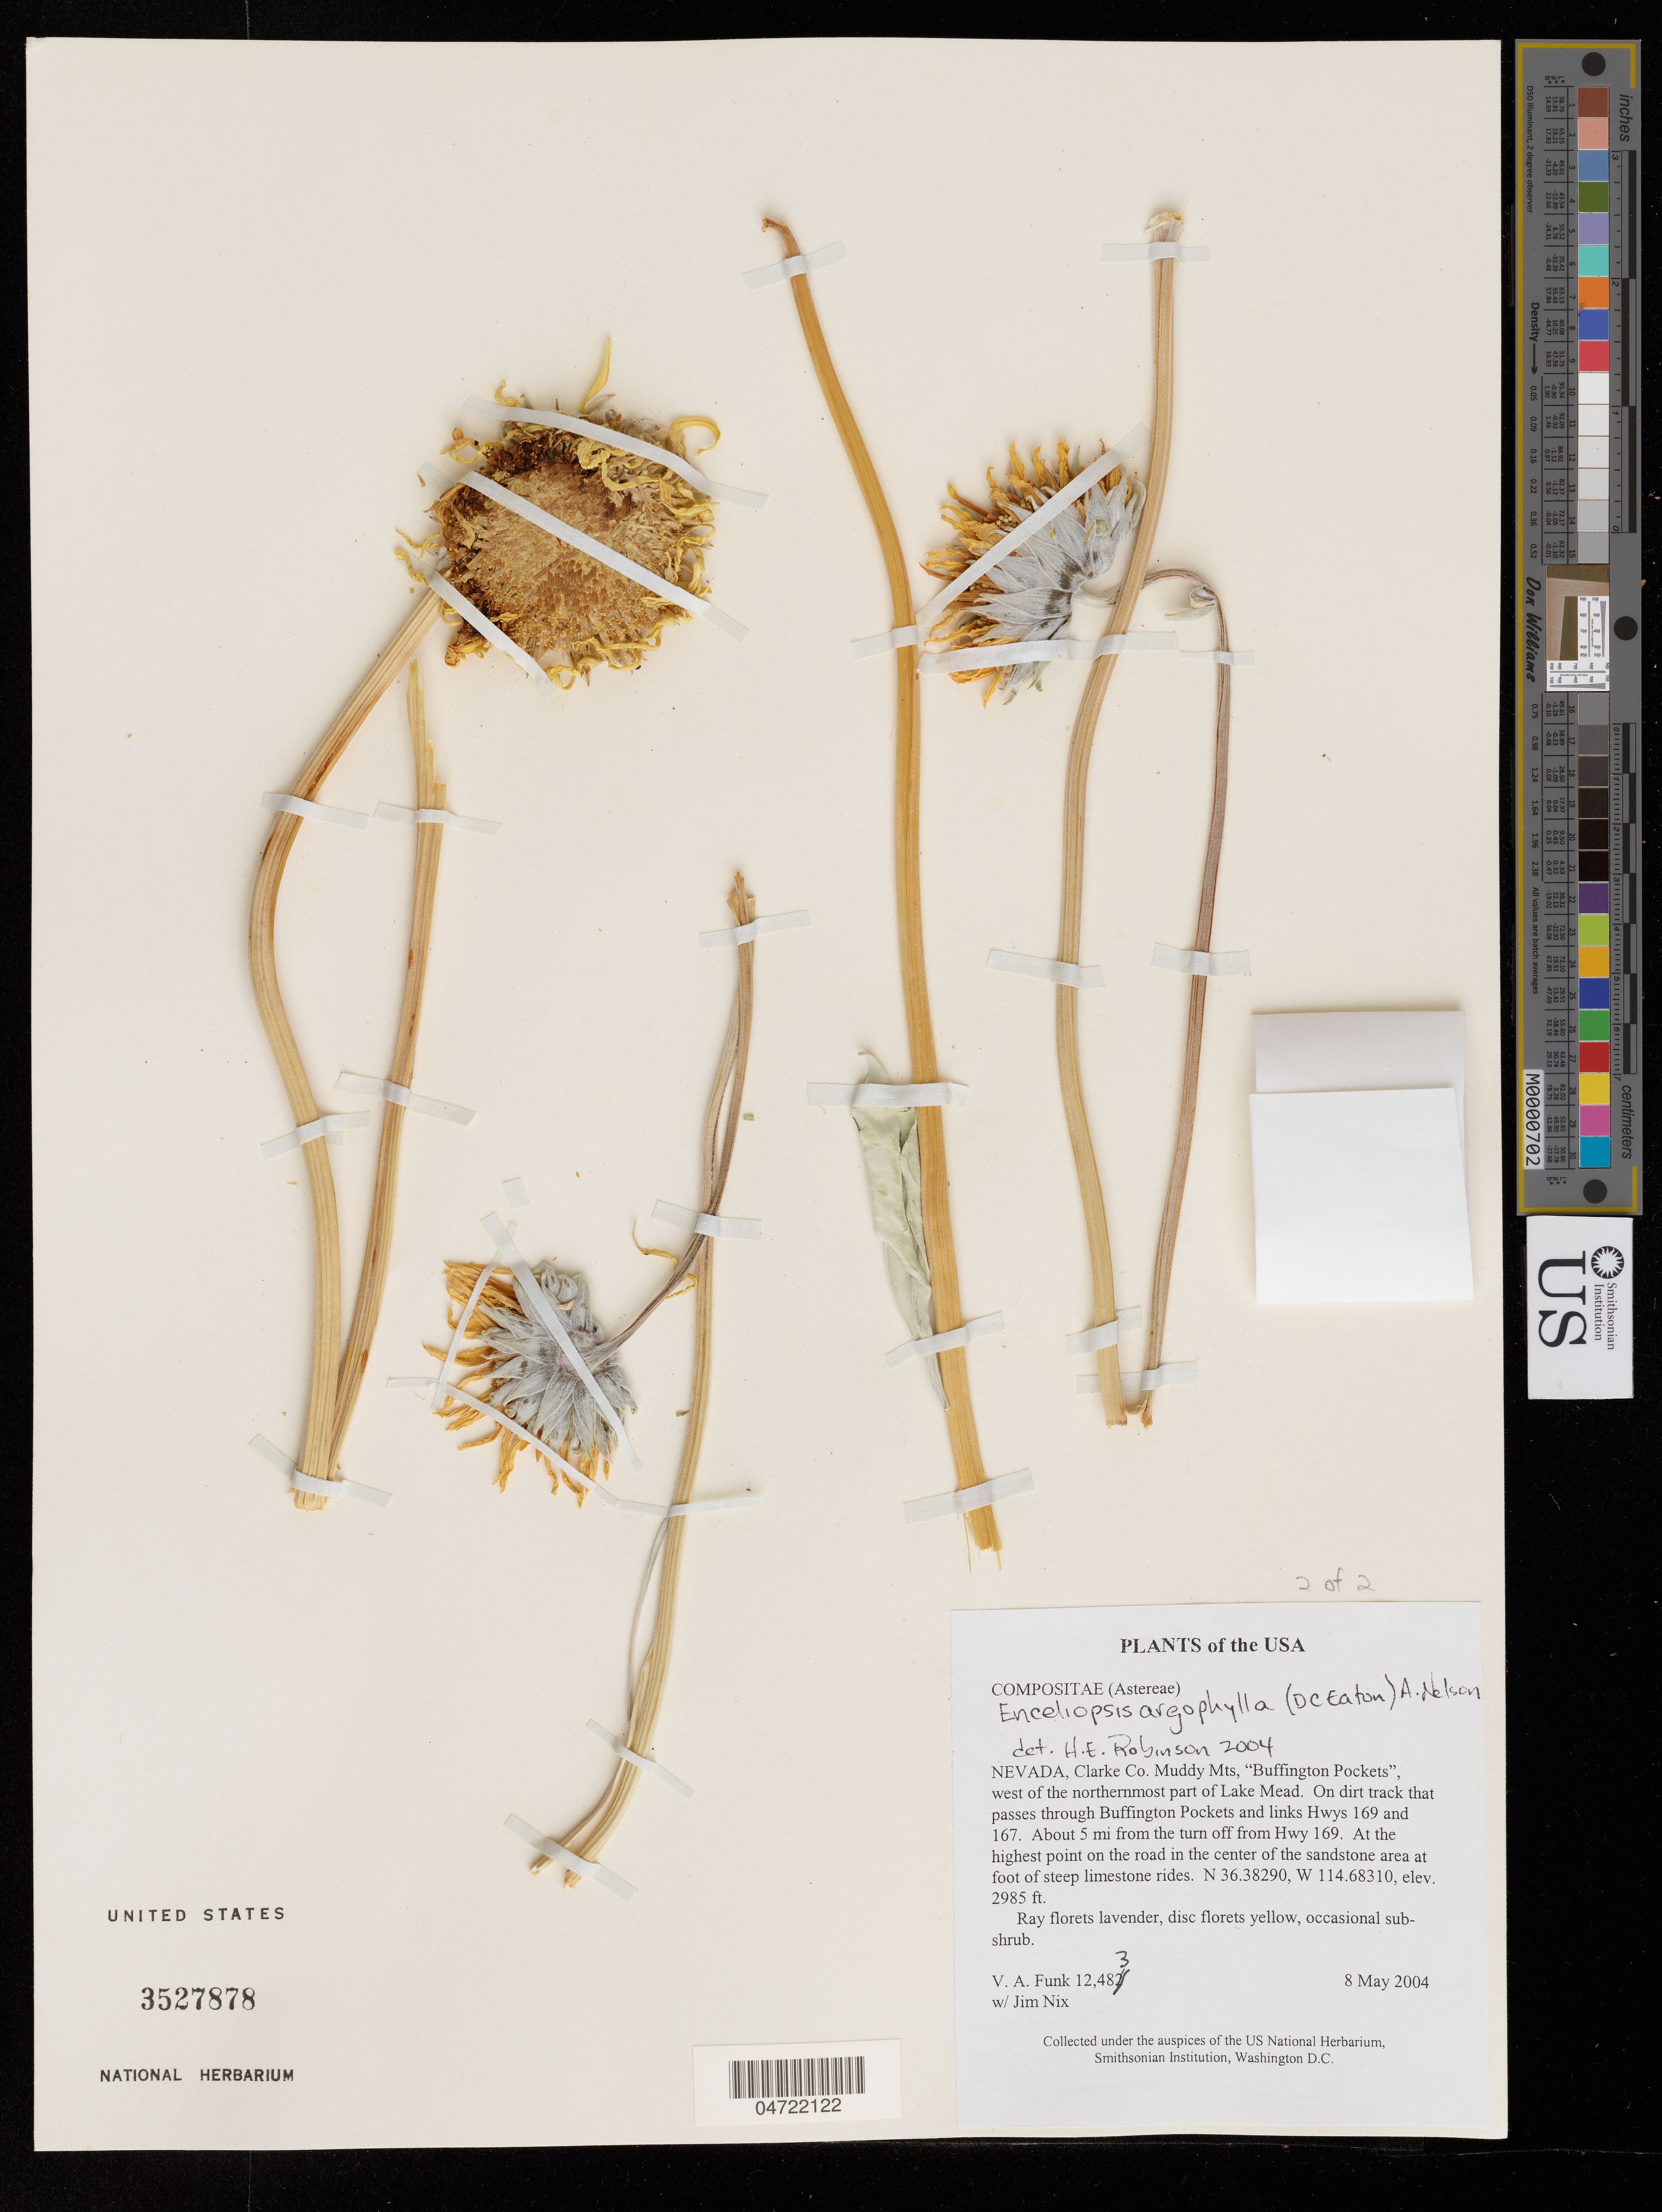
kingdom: Plantae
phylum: Tracheophyta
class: Magnoliopsida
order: Asterales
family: Asteraceae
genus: Enceliopsis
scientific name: Enceliopsis argophylla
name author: (D.C. Eaton) A. Nelson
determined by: Robinson, Harold E., (US)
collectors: V. Funk & J. Nix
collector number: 12483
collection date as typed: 8 May 2004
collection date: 2004-05-08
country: United States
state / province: Nevada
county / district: Clarke Co.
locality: Along state Hwy 167. 8 miles N of turn off to Echo Bay.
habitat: Occasional along roadside and on slopes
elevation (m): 446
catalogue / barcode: US 3527878